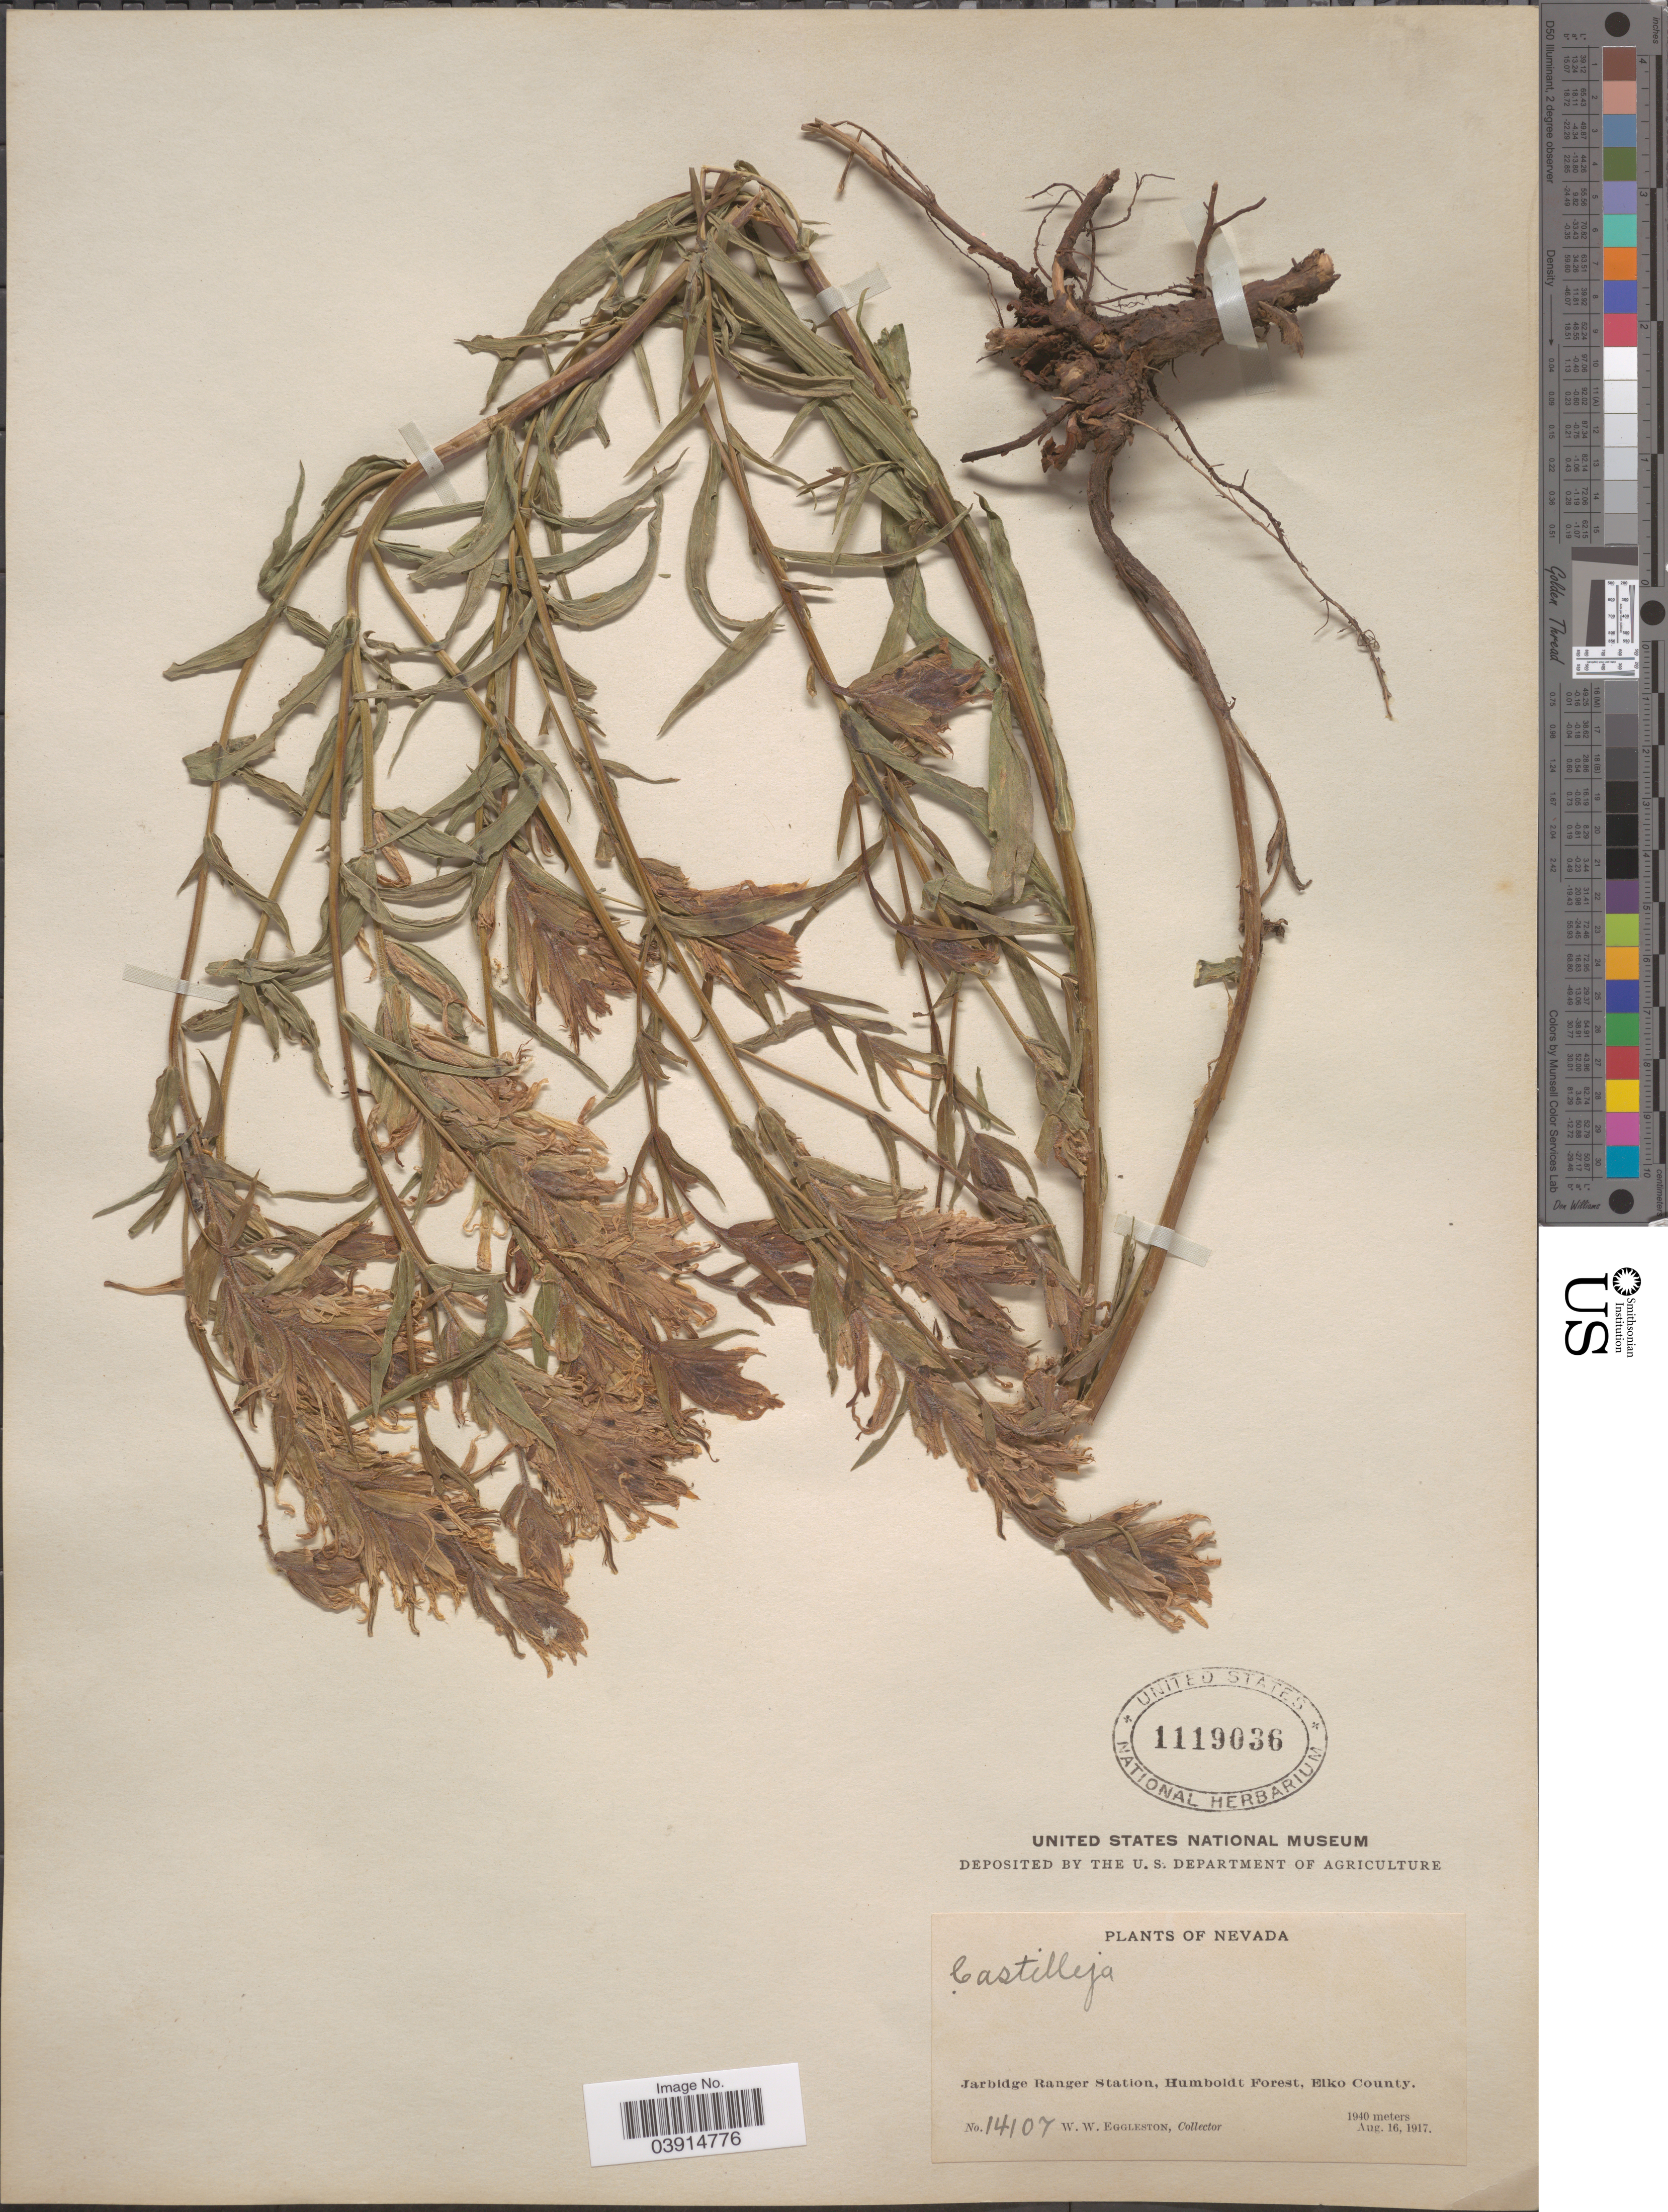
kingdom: Plantae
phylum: Tracheophyta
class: Magnoliopsida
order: Lamiales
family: Orobanchaceae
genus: Castilleja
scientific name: Castilleja sp.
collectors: W. W. Eggleston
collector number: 14107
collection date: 1917-08-16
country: United States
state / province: Nevada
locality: Jarbidge Ranger Station, Humboldt Forest, Elko County.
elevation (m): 1940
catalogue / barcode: US 1119036